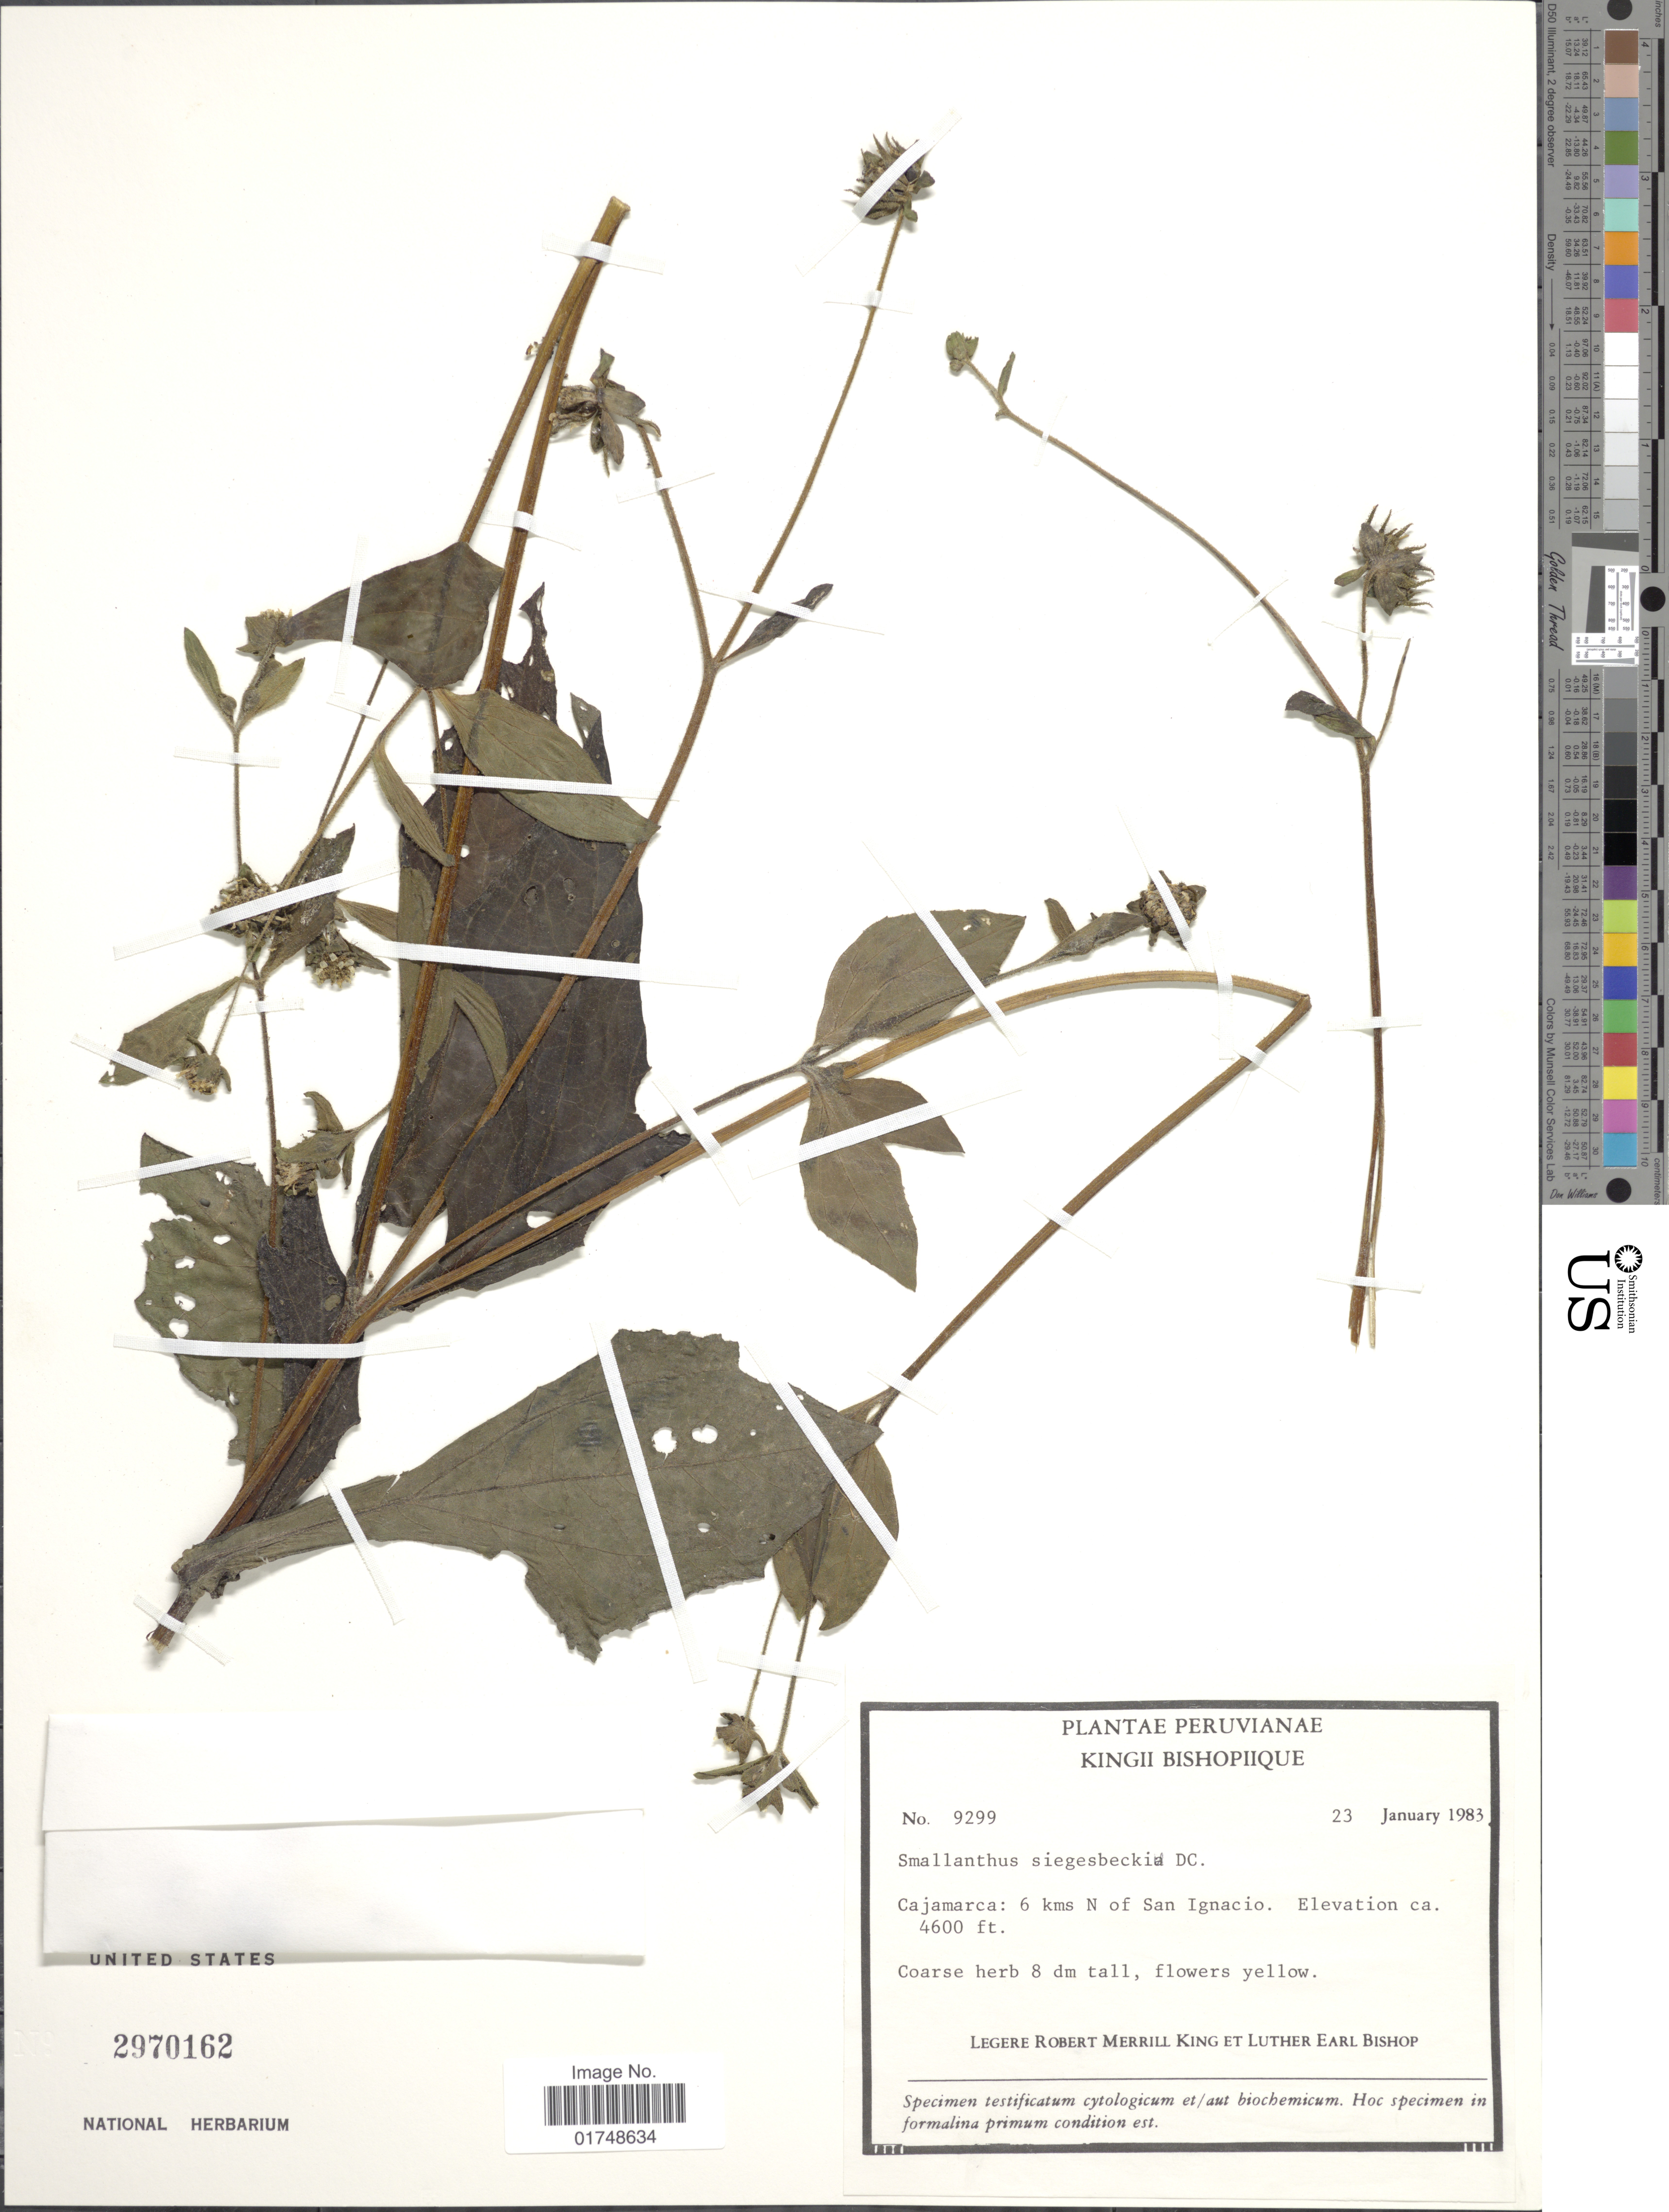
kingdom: Plantae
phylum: Tracheophyta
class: Magnoliopsida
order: Asterales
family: Asteraceae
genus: Smallanthus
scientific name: Smallanthus siegesbeckia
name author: (DC.) H. Rob.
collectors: R. M. King & L. E. Bishop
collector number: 9299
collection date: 1983-01-23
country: Peru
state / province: Cajamarca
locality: Cajamarca: 6 kms N of San Ignacio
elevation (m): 1402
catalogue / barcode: US 2970162